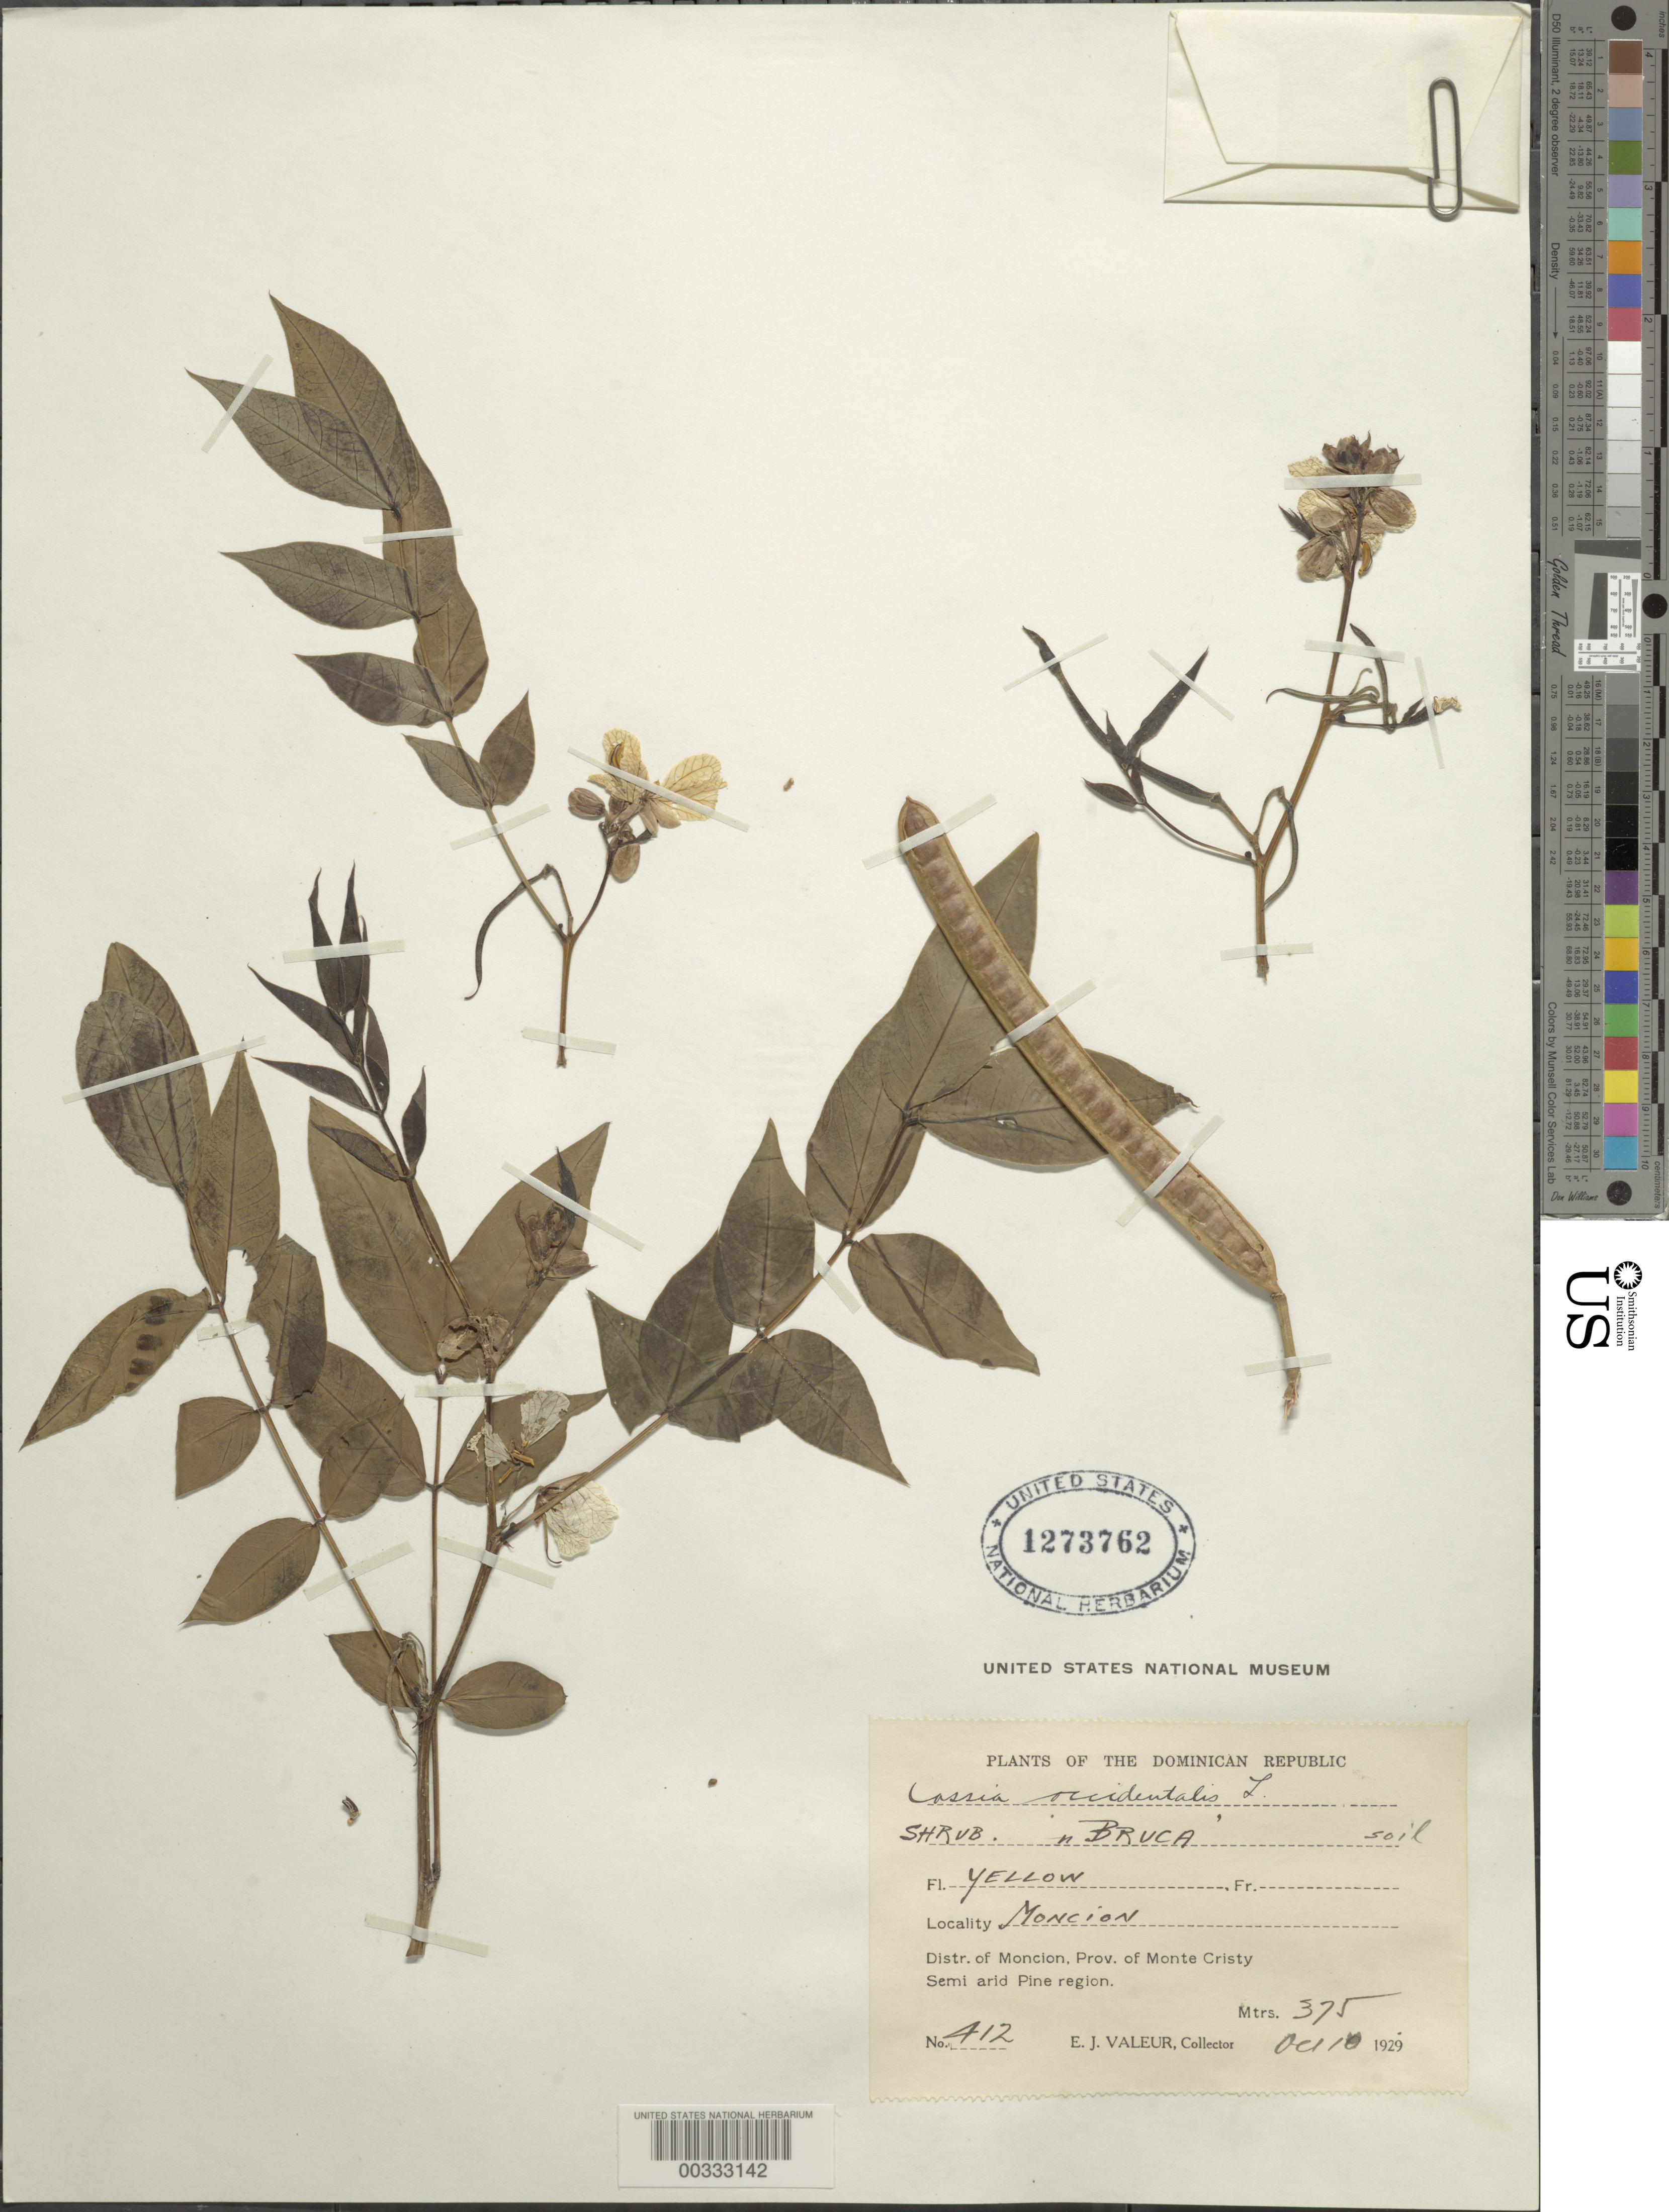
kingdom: Plantae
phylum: Tracheophyta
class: Magnoliopsida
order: Fabales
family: Fabaceae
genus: Senna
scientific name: Senna occidentalis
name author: (L.) Link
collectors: E. Valeur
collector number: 412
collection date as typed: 10 Oct 1929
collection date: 1929-10-10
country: Dominican Republic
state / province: Santiago Rodríguez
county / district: Monción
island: Hispaniola Island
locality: Moncion, moncion dist. [province originally recorded as monte cristi.]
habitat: Semi arid pine region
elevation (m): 375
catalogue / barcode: US 1273762